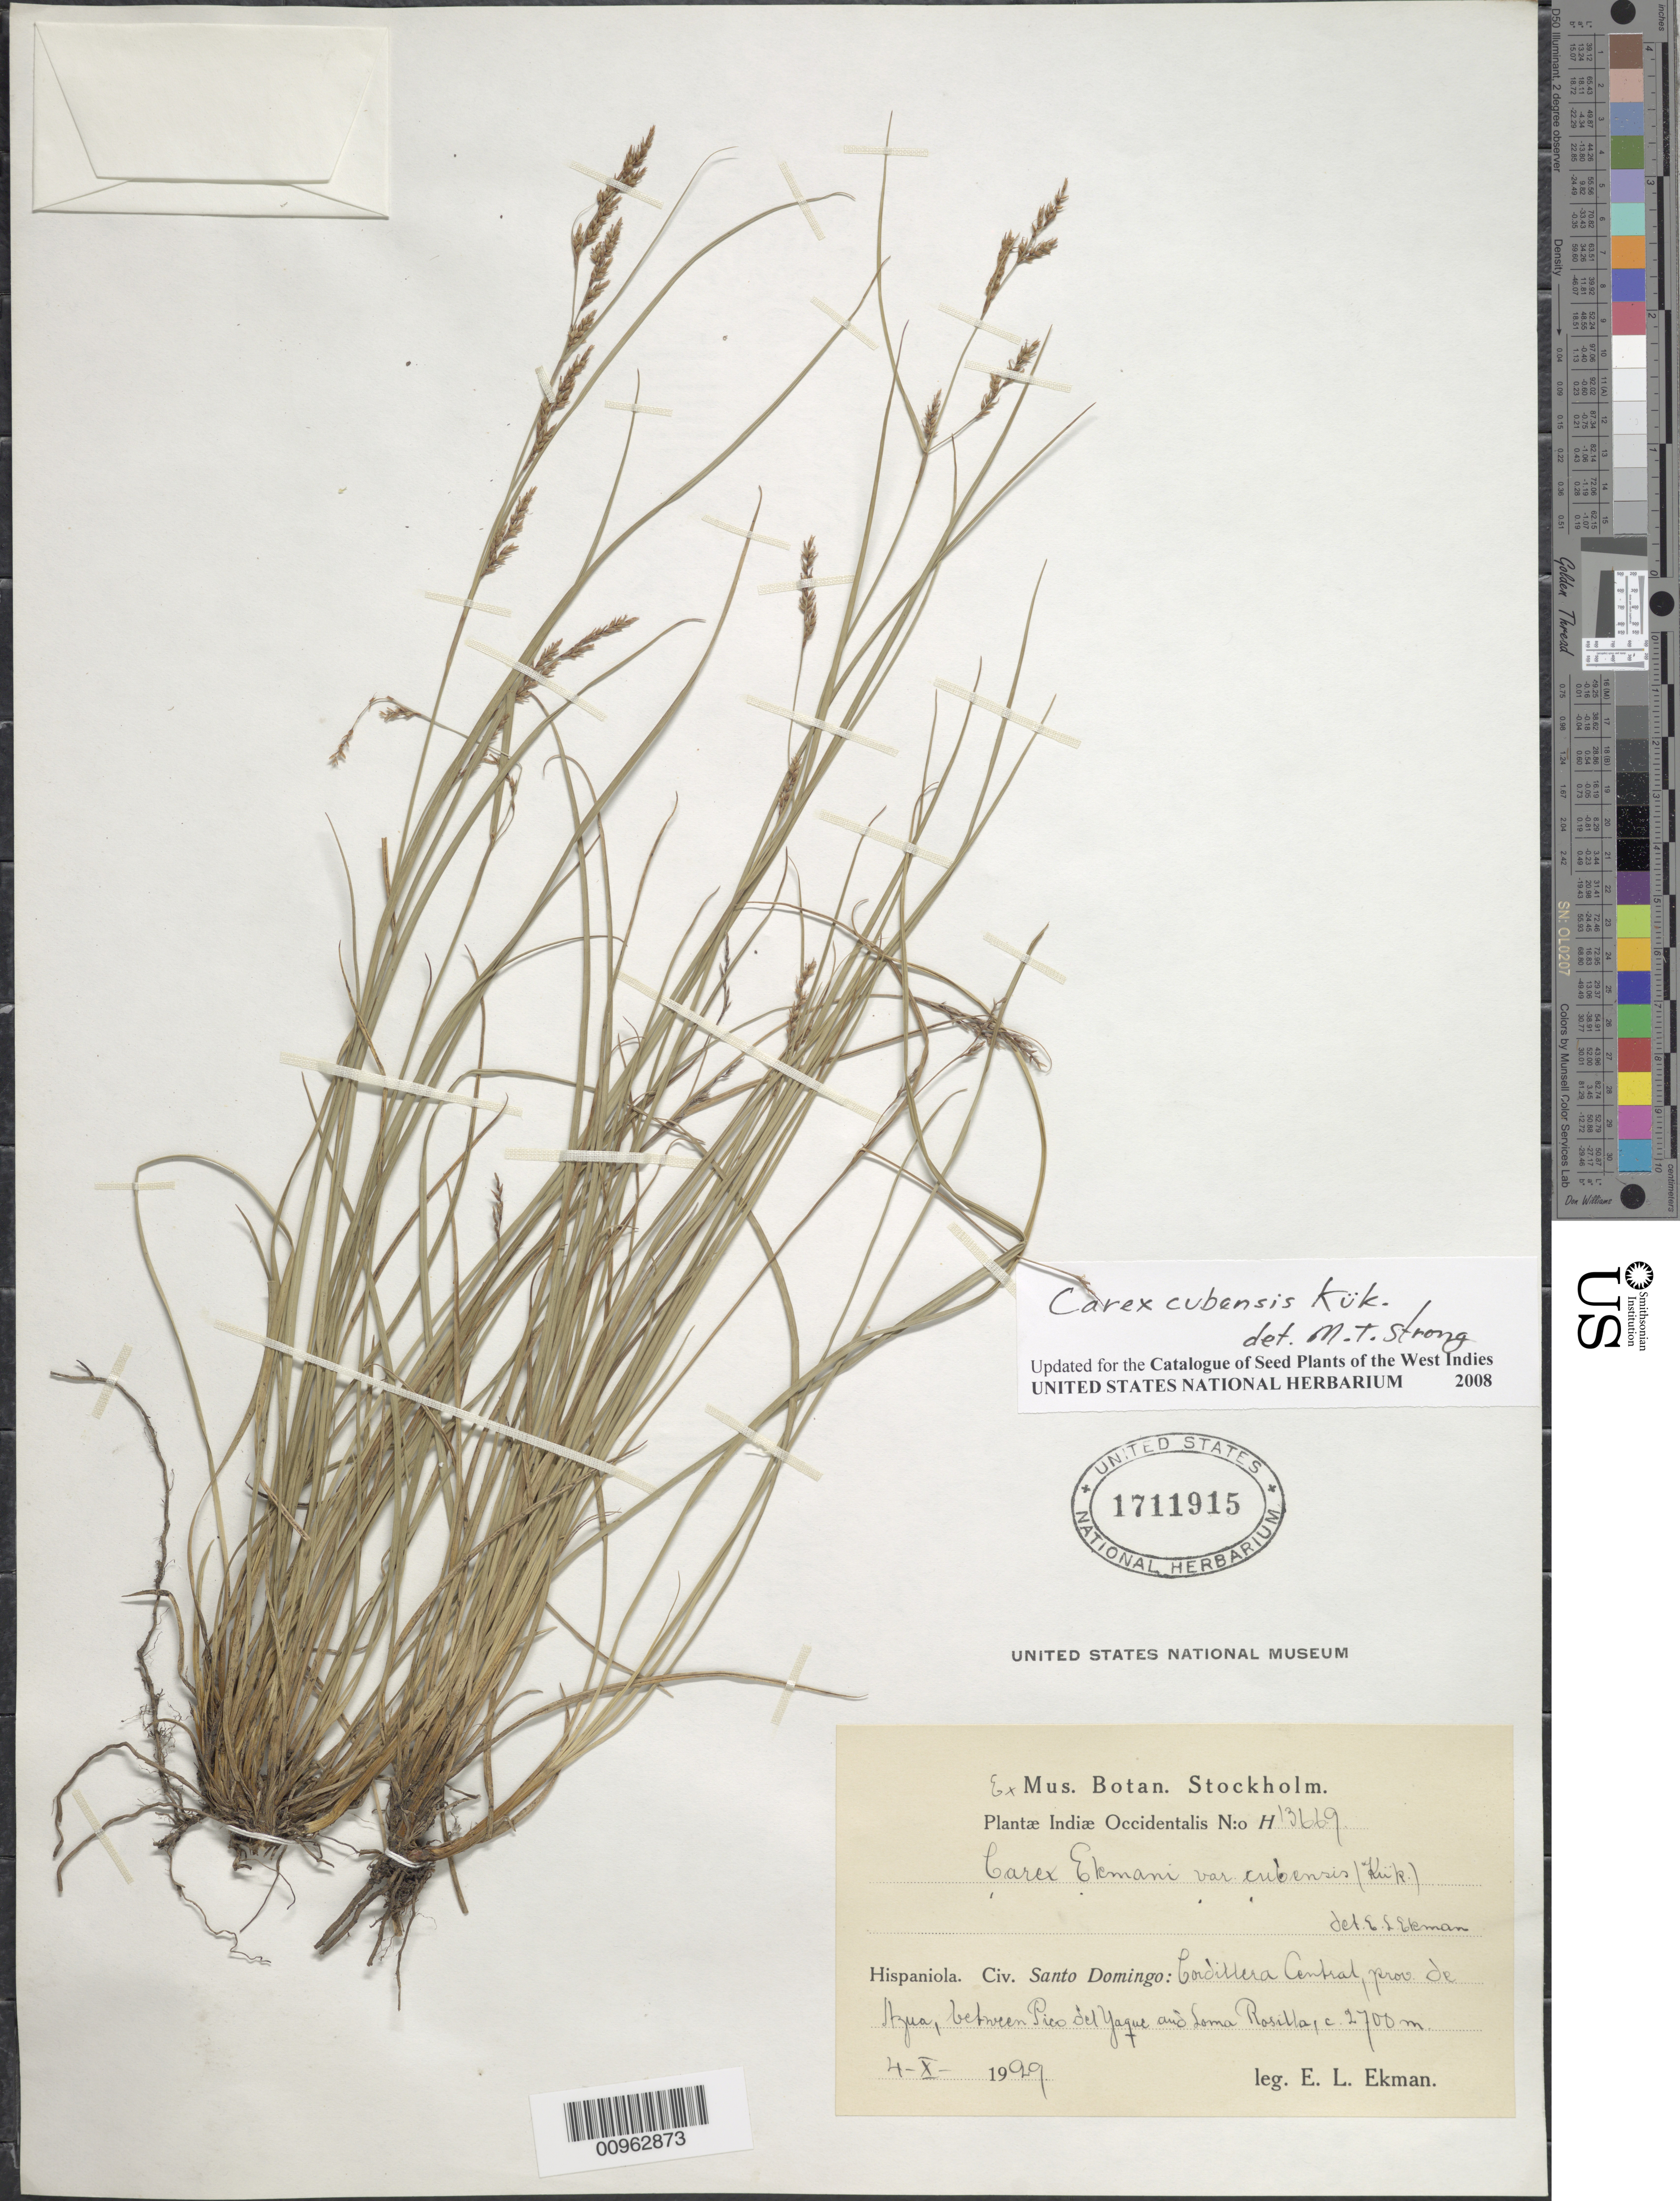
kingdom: Plantae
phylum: Tracheophyta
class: Liliopsida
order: Poales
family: Cyperaceae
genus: Carex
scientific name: Carex cubensis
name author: Kük.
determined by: Strong, M. T., (US), Smithsonian Institution - National Museum of Natural History (UNITED STATES)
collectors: E. L. Ekman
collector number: H 13669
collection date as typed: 04 Oct 1929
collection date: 1929-10-04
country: Dominican Republic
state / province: Azua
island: Hispaniola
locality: Cordillera Central, between Pico del Yaque and Loma Rosilla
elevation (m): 2700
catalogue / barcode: US 1711915